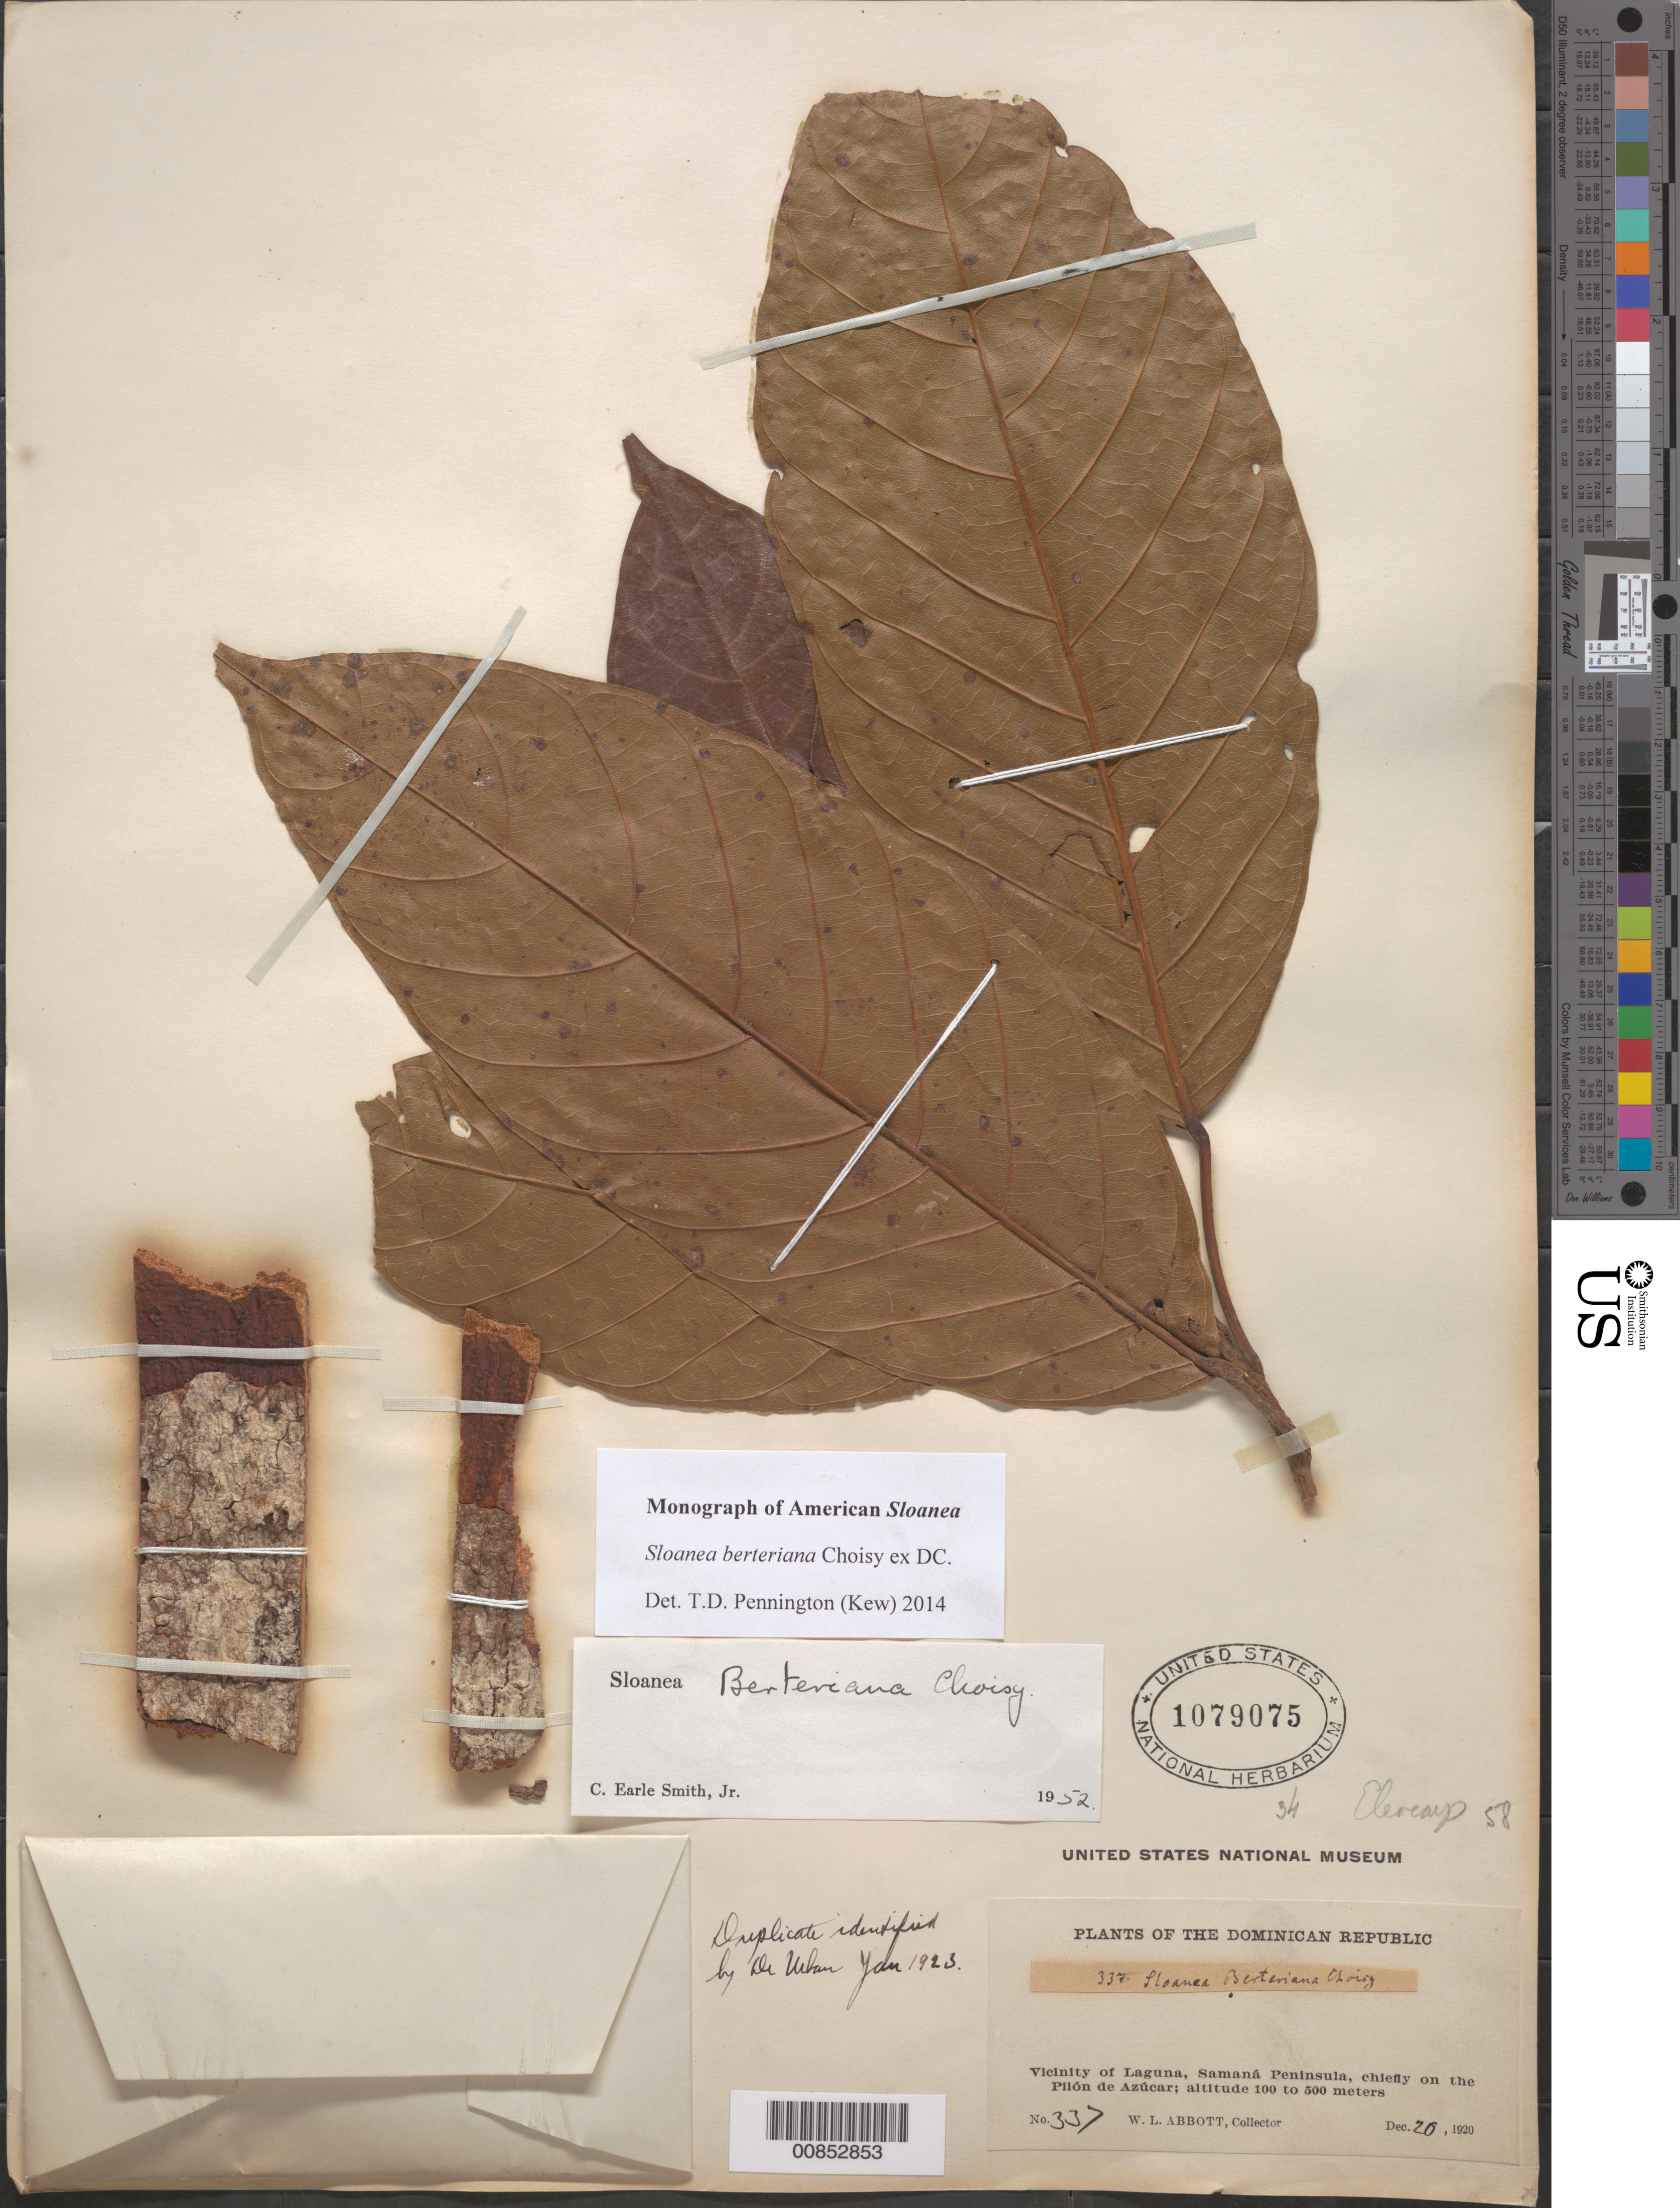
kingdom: Plantae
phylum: Tracheophyta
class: Magnoliopsida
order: Oxalidales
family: Elaeocarpaceae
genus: Sloanea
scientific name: Sloanea berteroana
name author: Choisy ex DC.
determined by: Pennington, T. D., (K)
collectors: W. L. Abbott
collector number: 337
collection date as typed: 20 Dec 1920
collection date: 1920-12-20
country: Dominican Republic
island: Hispaniola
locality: Vicinity of Laguna, Samaná Peninsula, chiefly on the Pilón de Azúcar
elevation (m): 100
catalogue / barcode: US 1079075